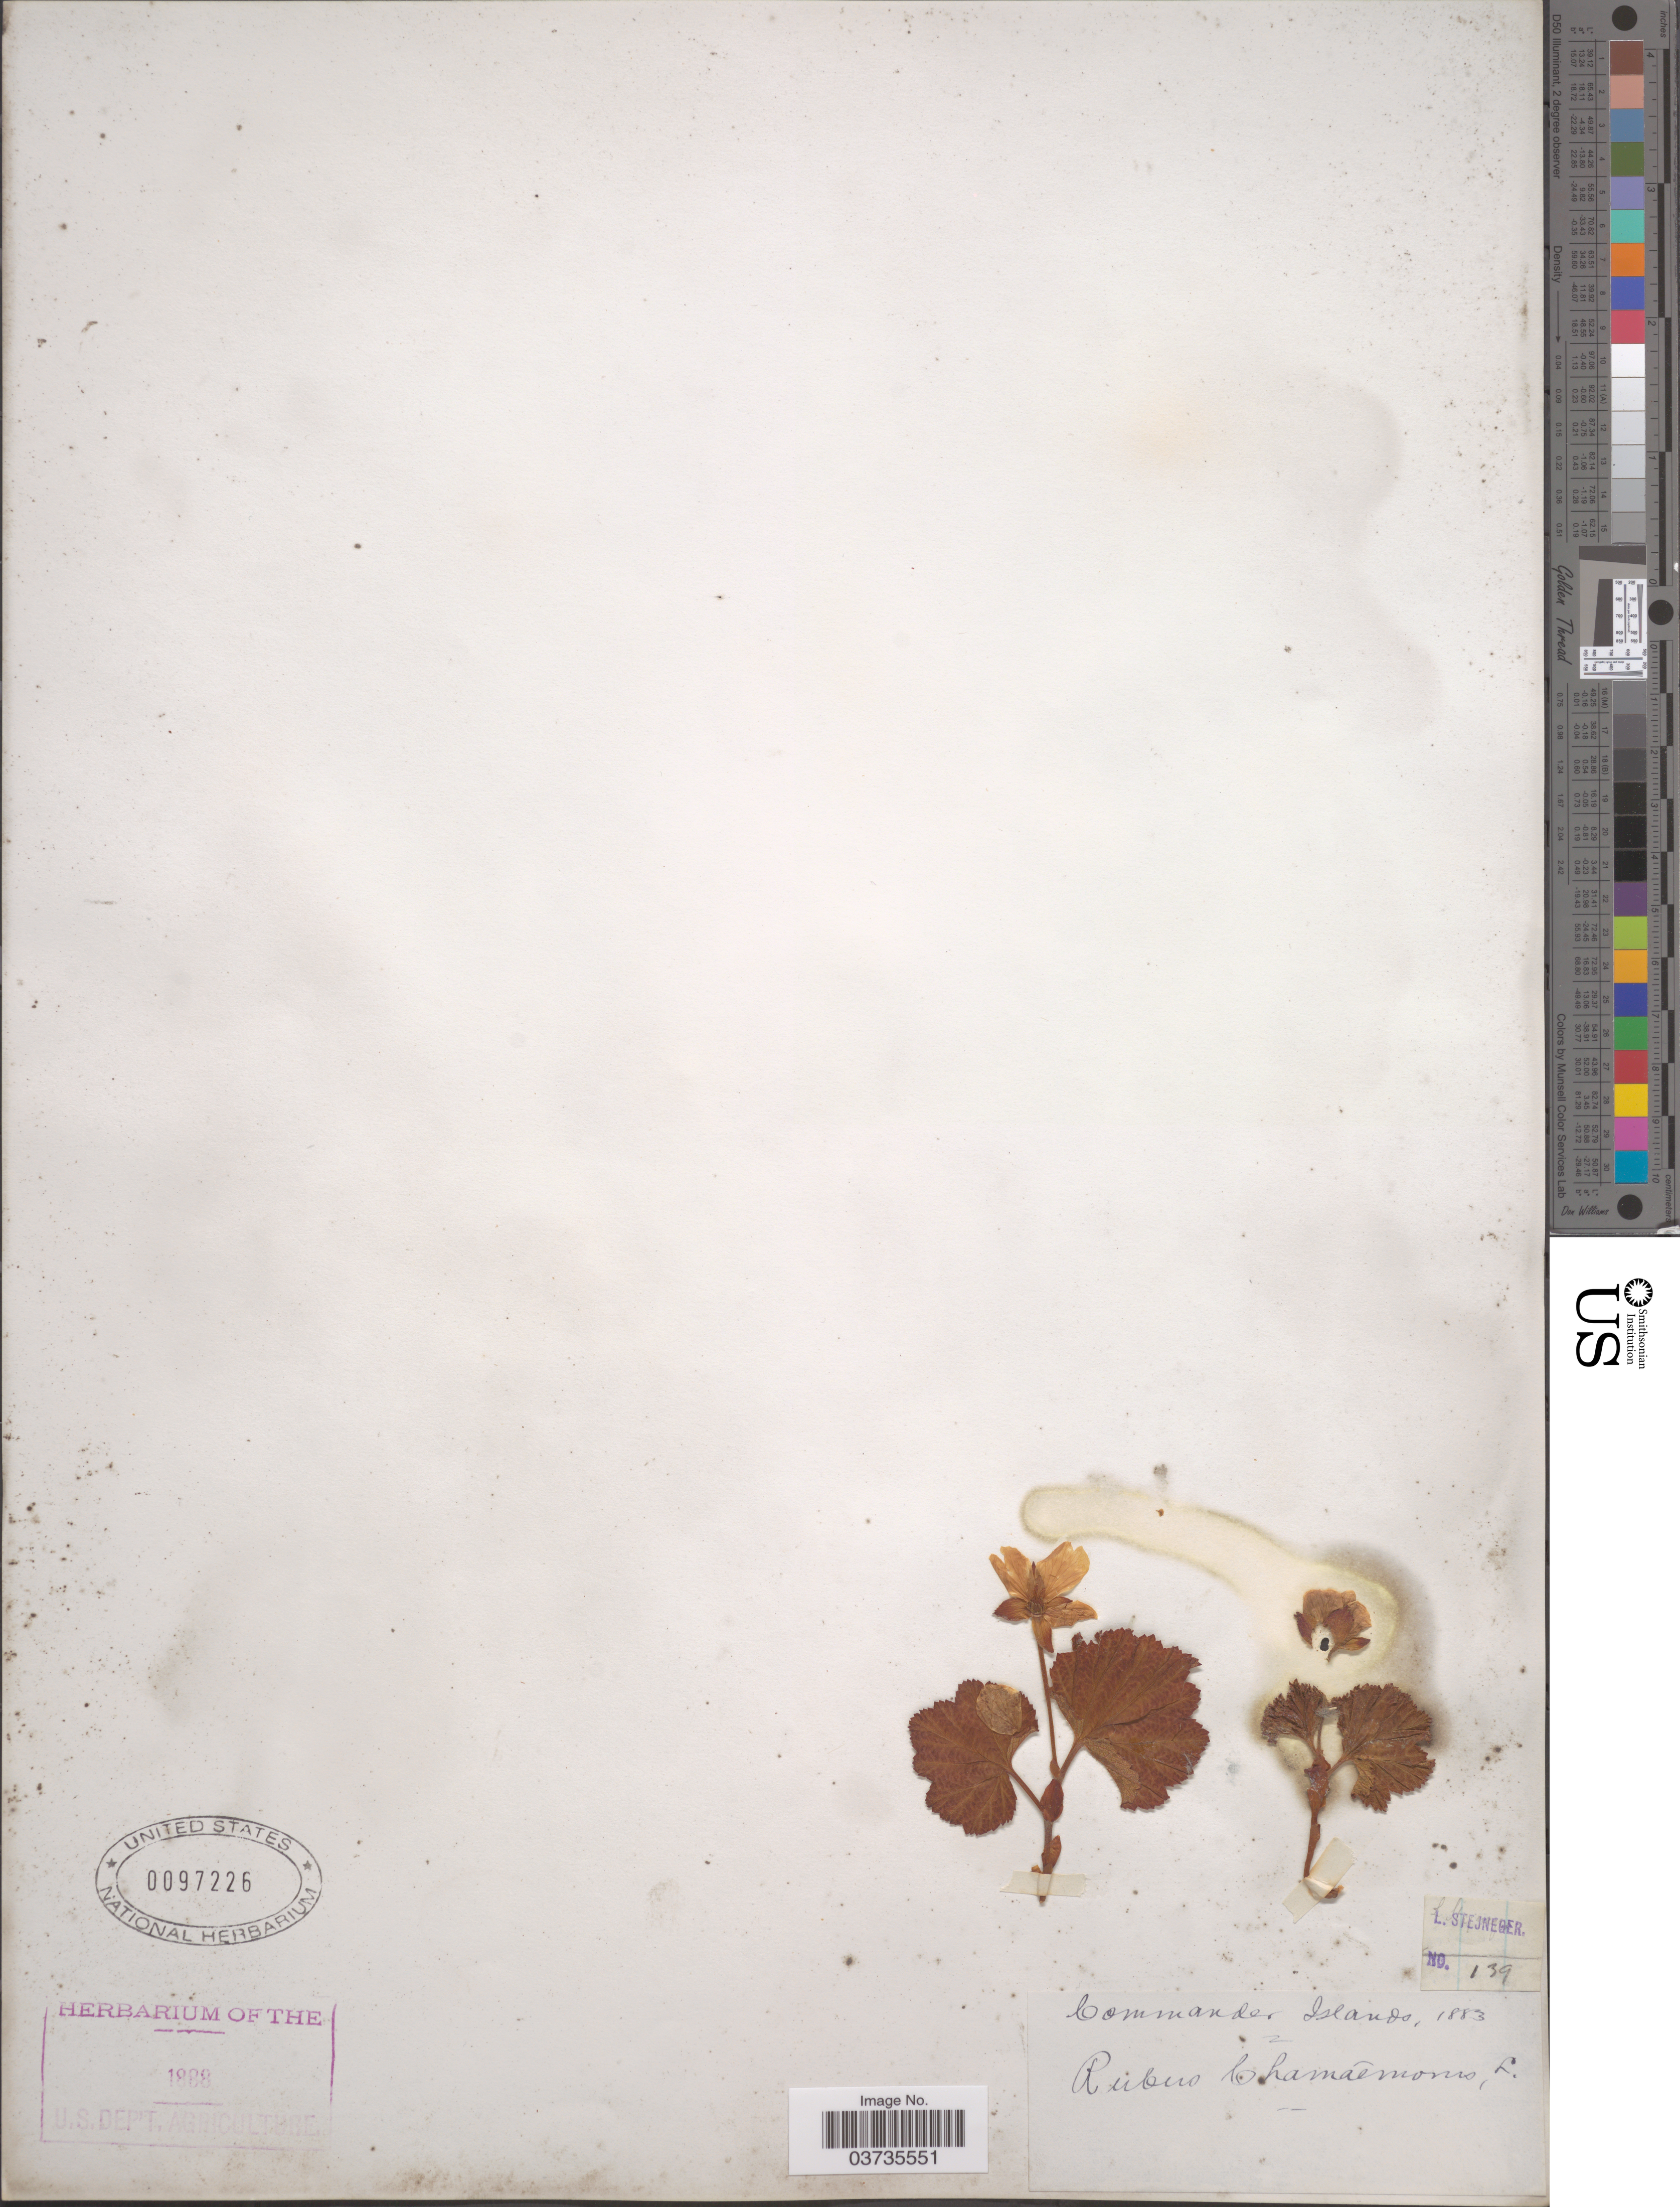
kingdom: Plantae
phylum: Tracheophyta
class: Magnoliopsida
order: Rosales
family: Rosaceae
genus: Rubus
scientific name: Rubus chamaemorus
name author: L.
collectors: L. Stejneger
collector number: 139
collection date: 1883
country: Russian Federation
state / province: Kamchatka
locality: Commander Islands.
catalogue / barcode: US 97226